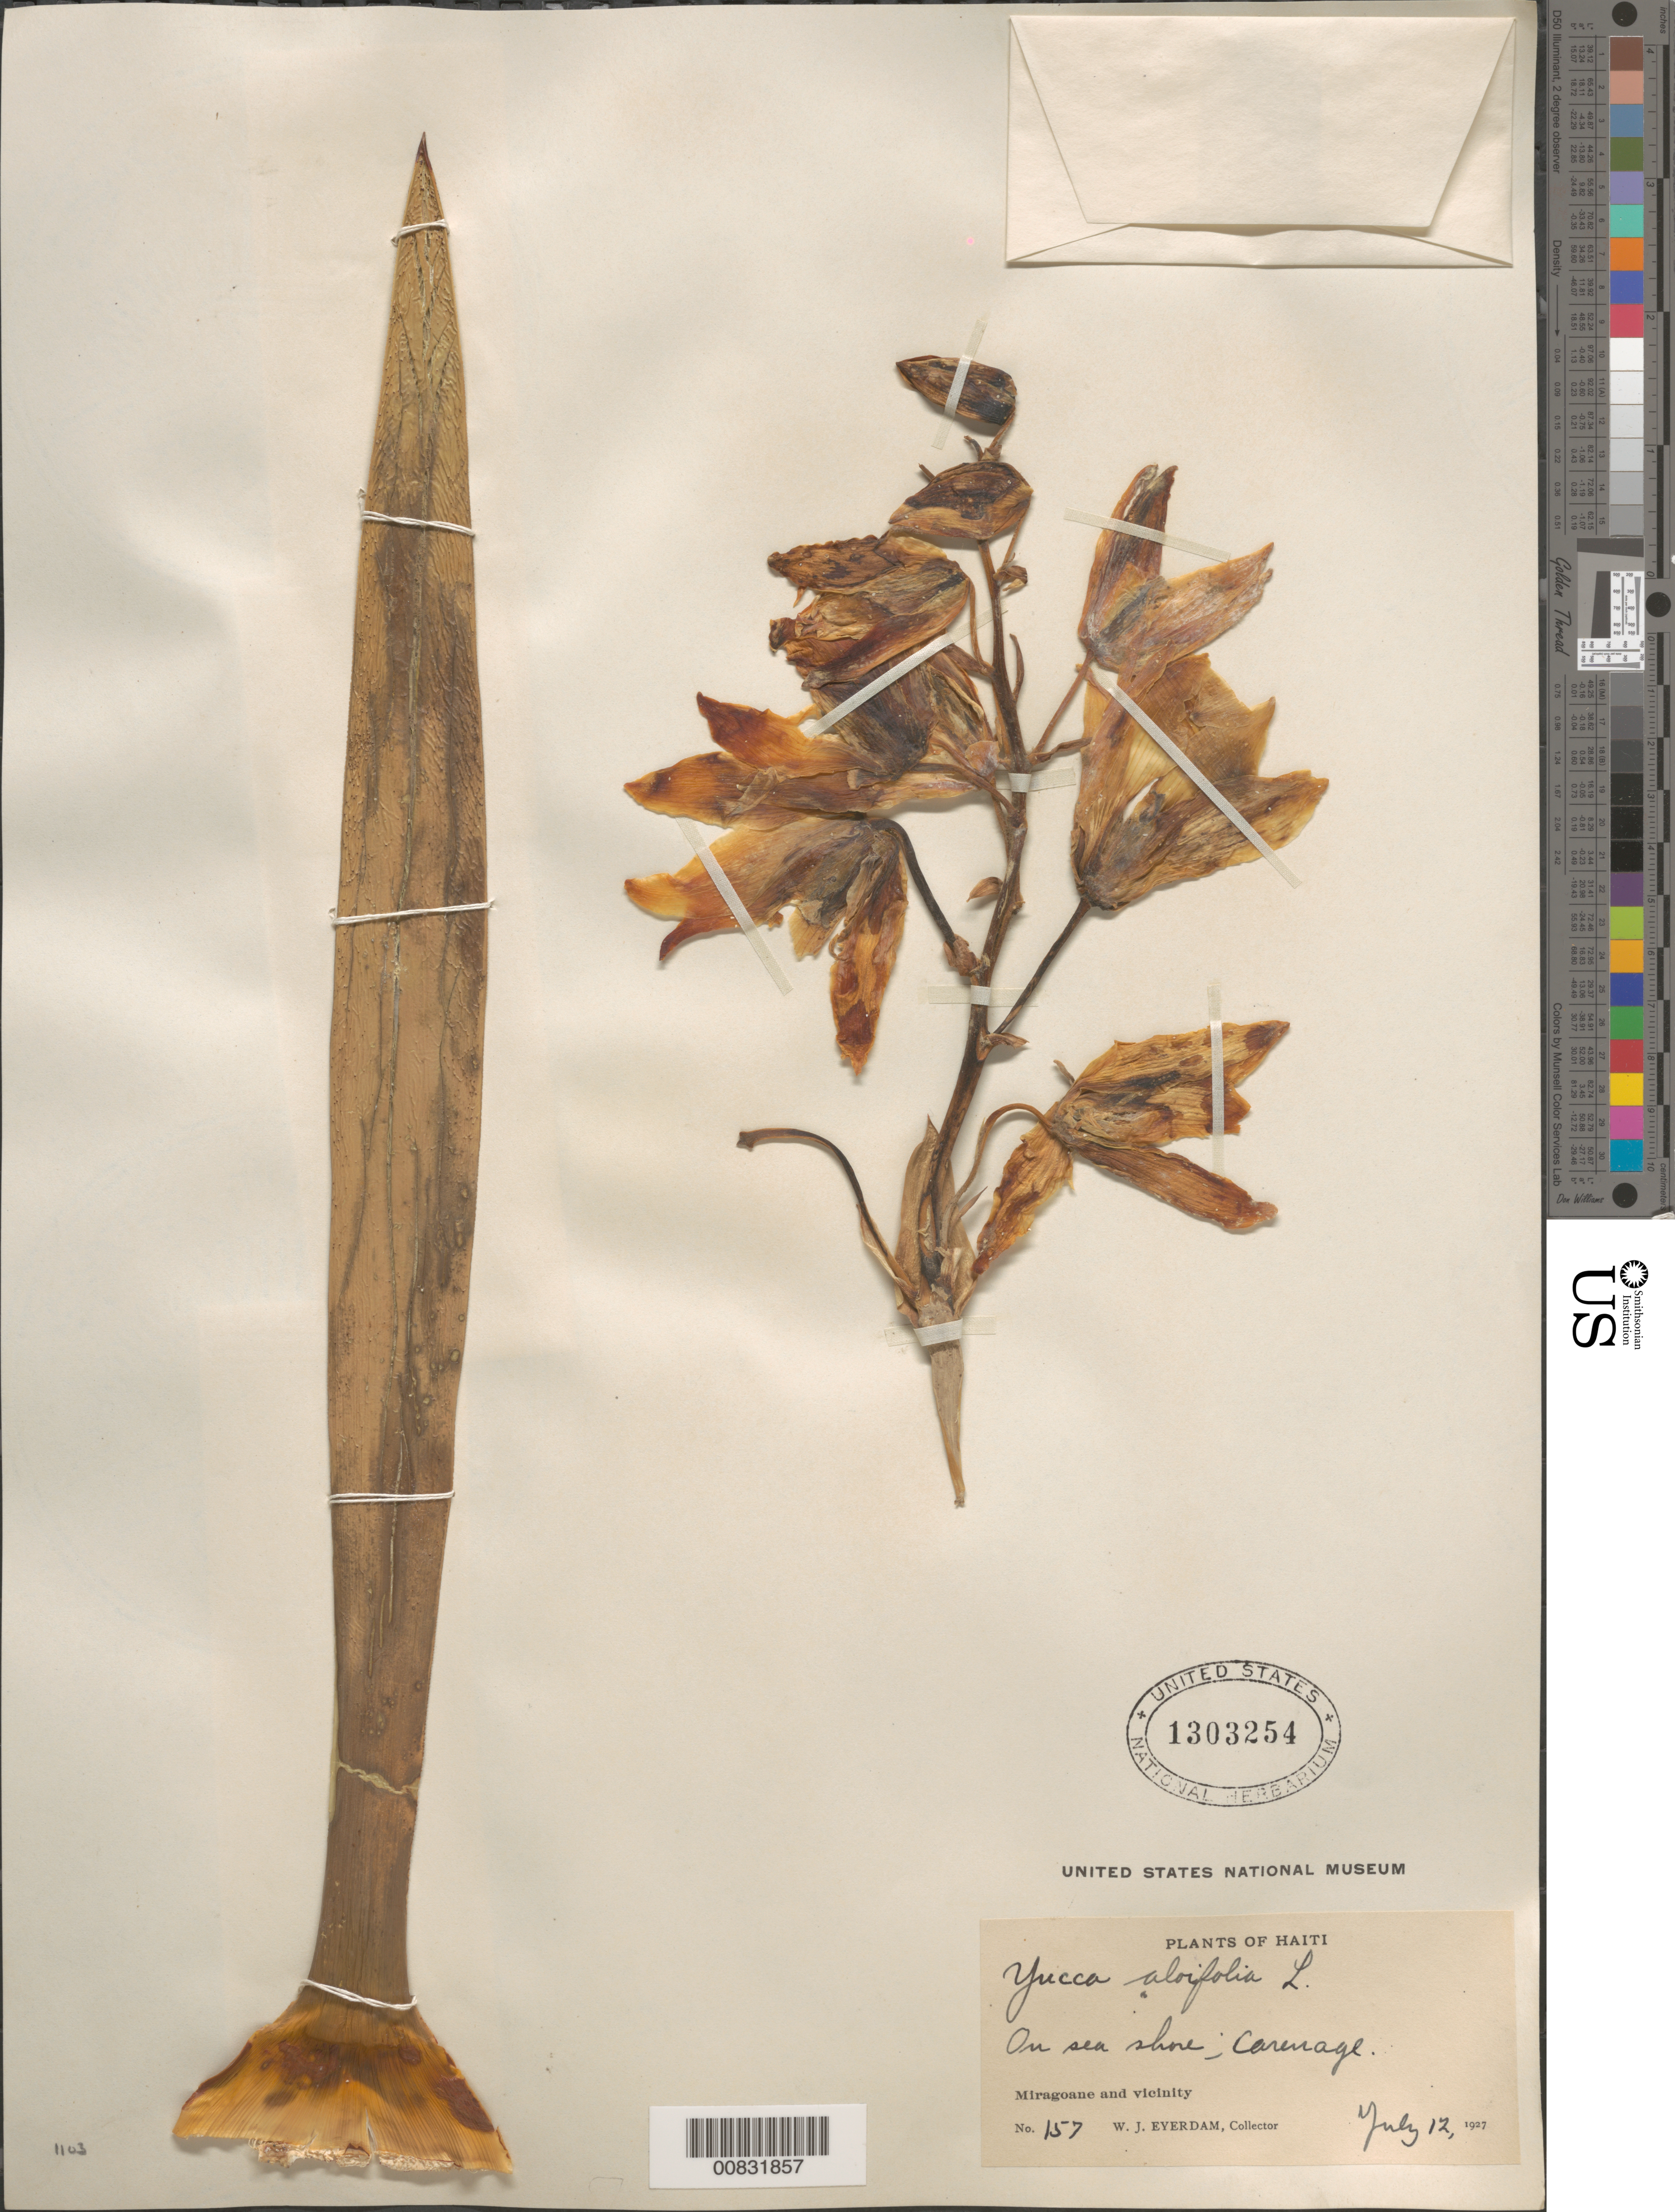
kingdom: Plantae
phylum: Tracheophyta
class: Liliopsida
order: Asparagales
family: Asparagaceae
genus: Yucca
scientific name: Yucca aloifolia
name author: L.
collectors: W. J. Eyerdam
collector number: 157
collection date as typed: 12 Jul 1927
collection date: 1927-07-12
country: Haiti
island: Hispaniola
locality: Miragoane and vicinity. Carenage.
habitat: On sea shore.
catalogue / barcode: US 1303254